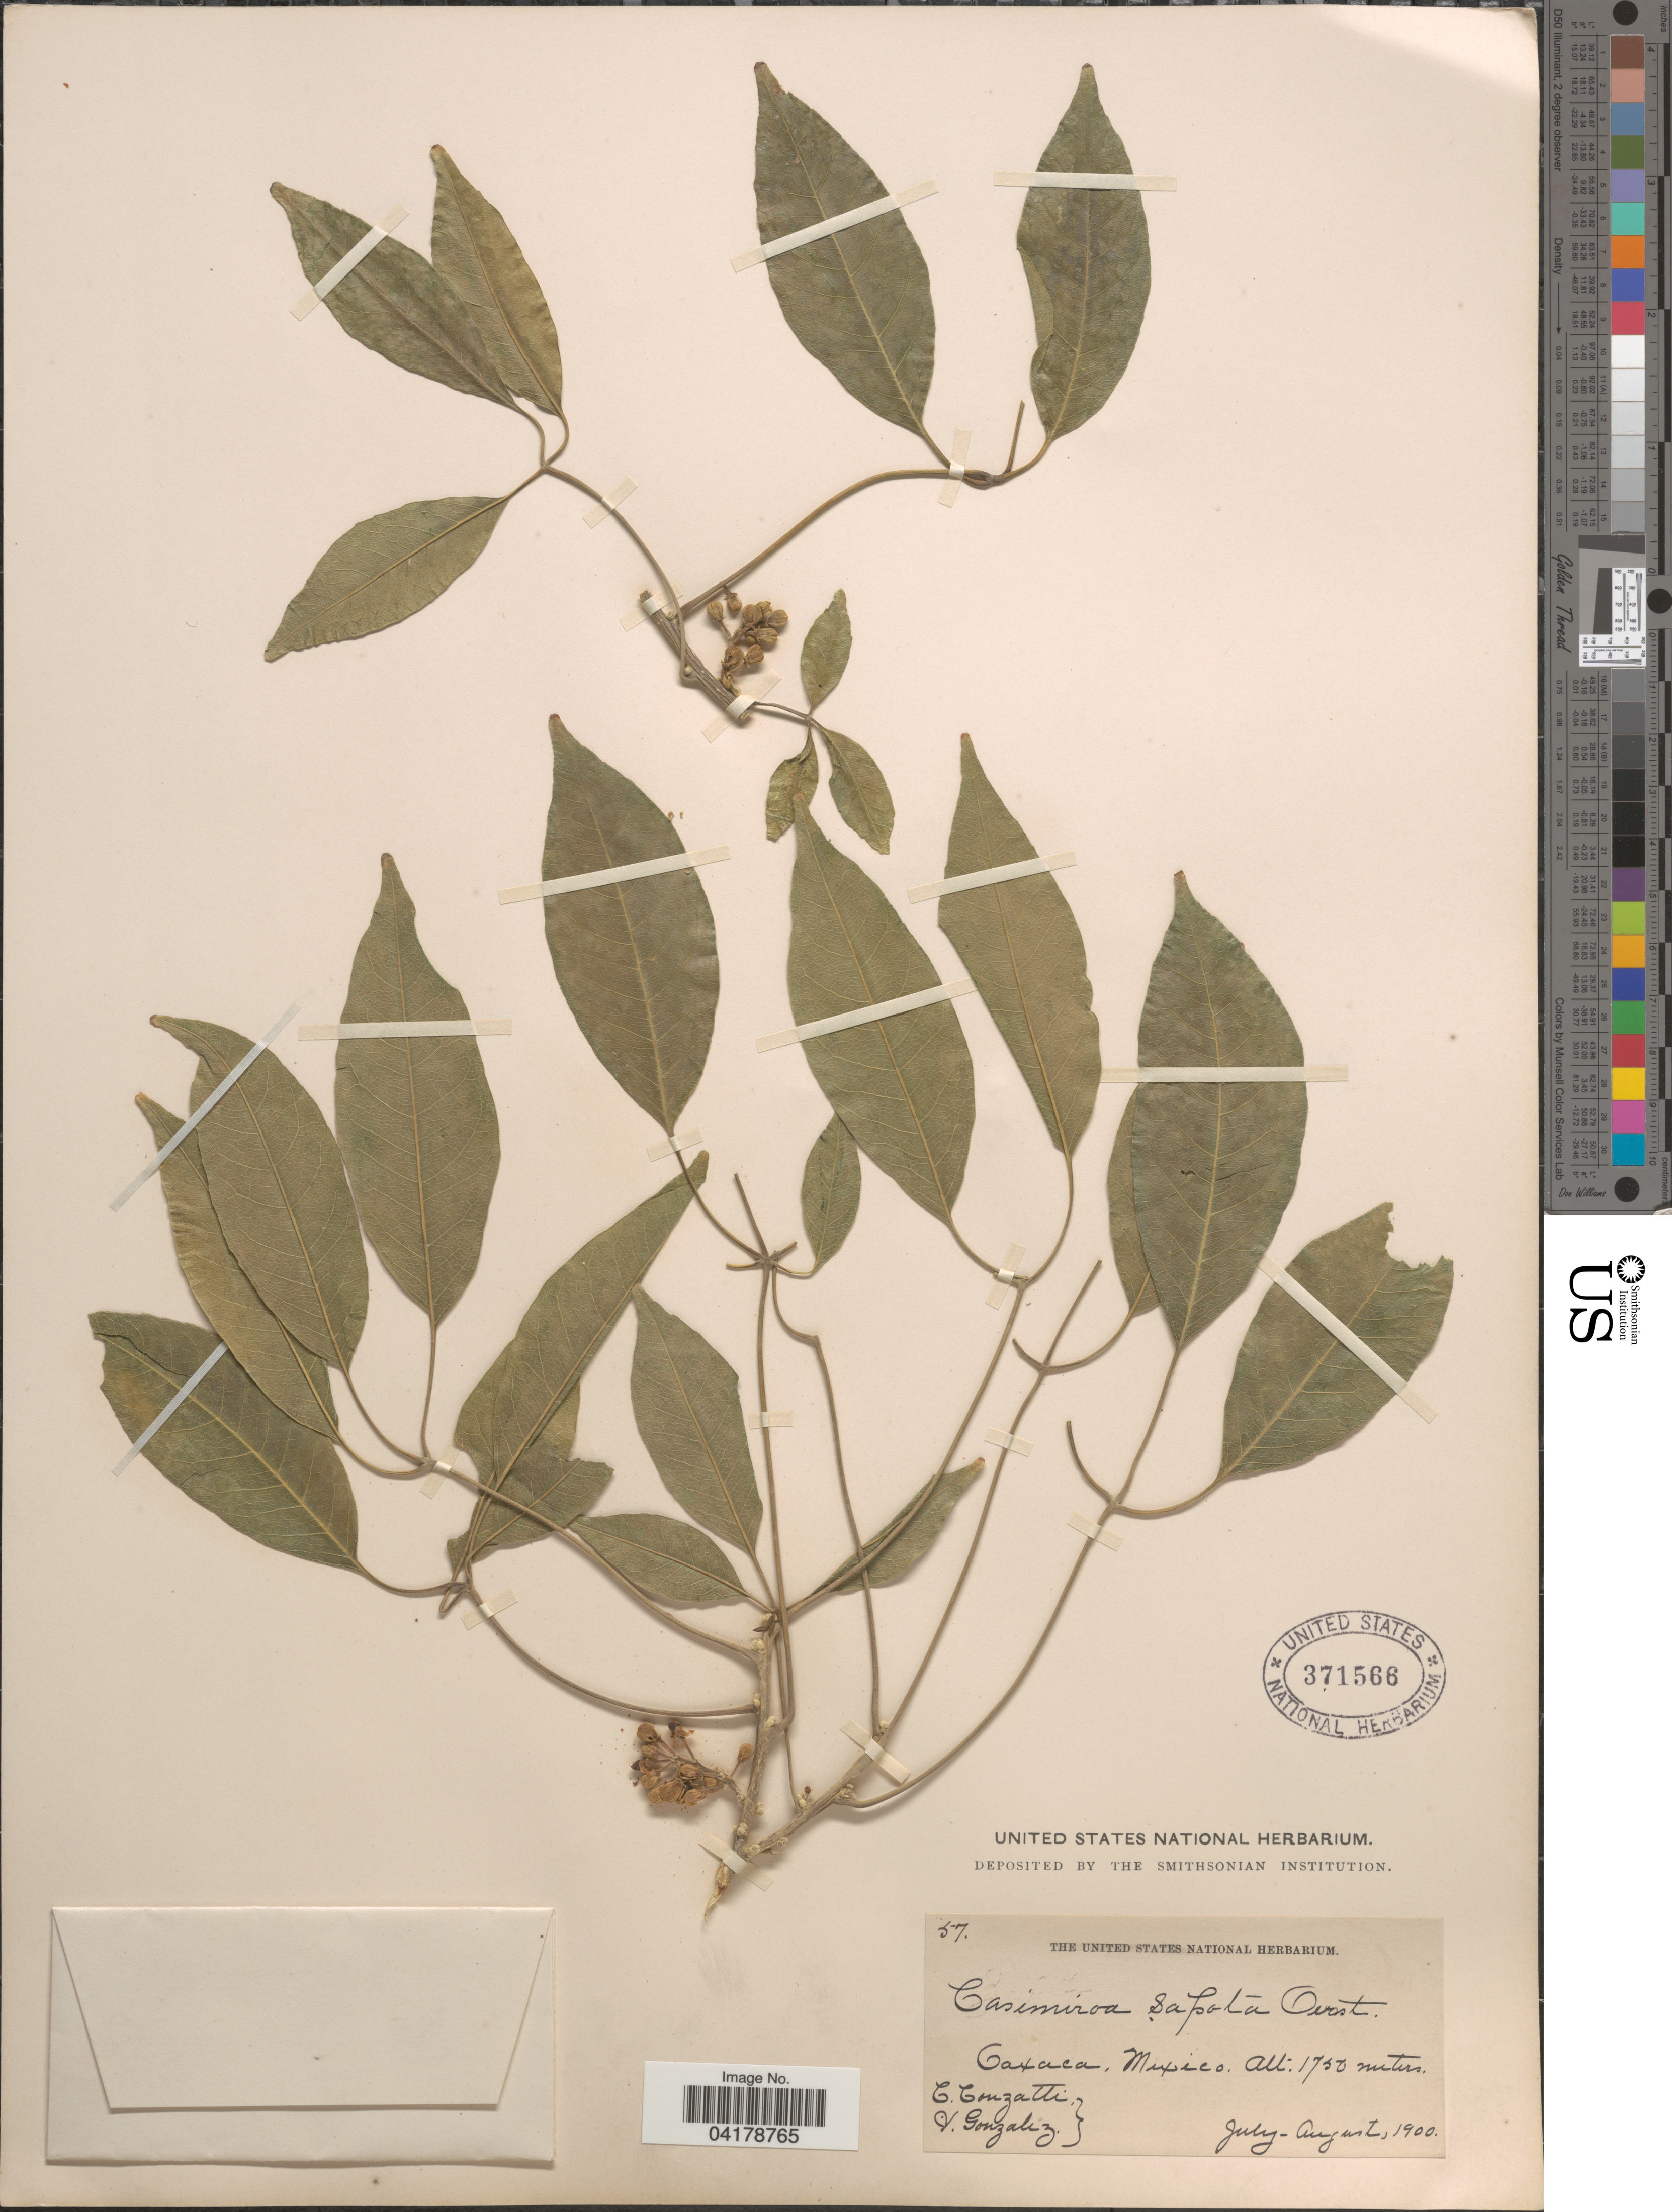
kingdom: Plantae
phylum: Tracheophyta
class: Magnoliopsida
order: Sapindales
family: Rutaceae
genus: Casimiroa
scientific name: Casimiroa sapota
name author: Oerst.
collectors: C. Conzatti & V. Gonzalez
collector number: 57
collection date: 1900-07/1900-08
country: Mexico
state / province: Oaxaca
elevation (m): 1750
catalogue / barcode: US 371566